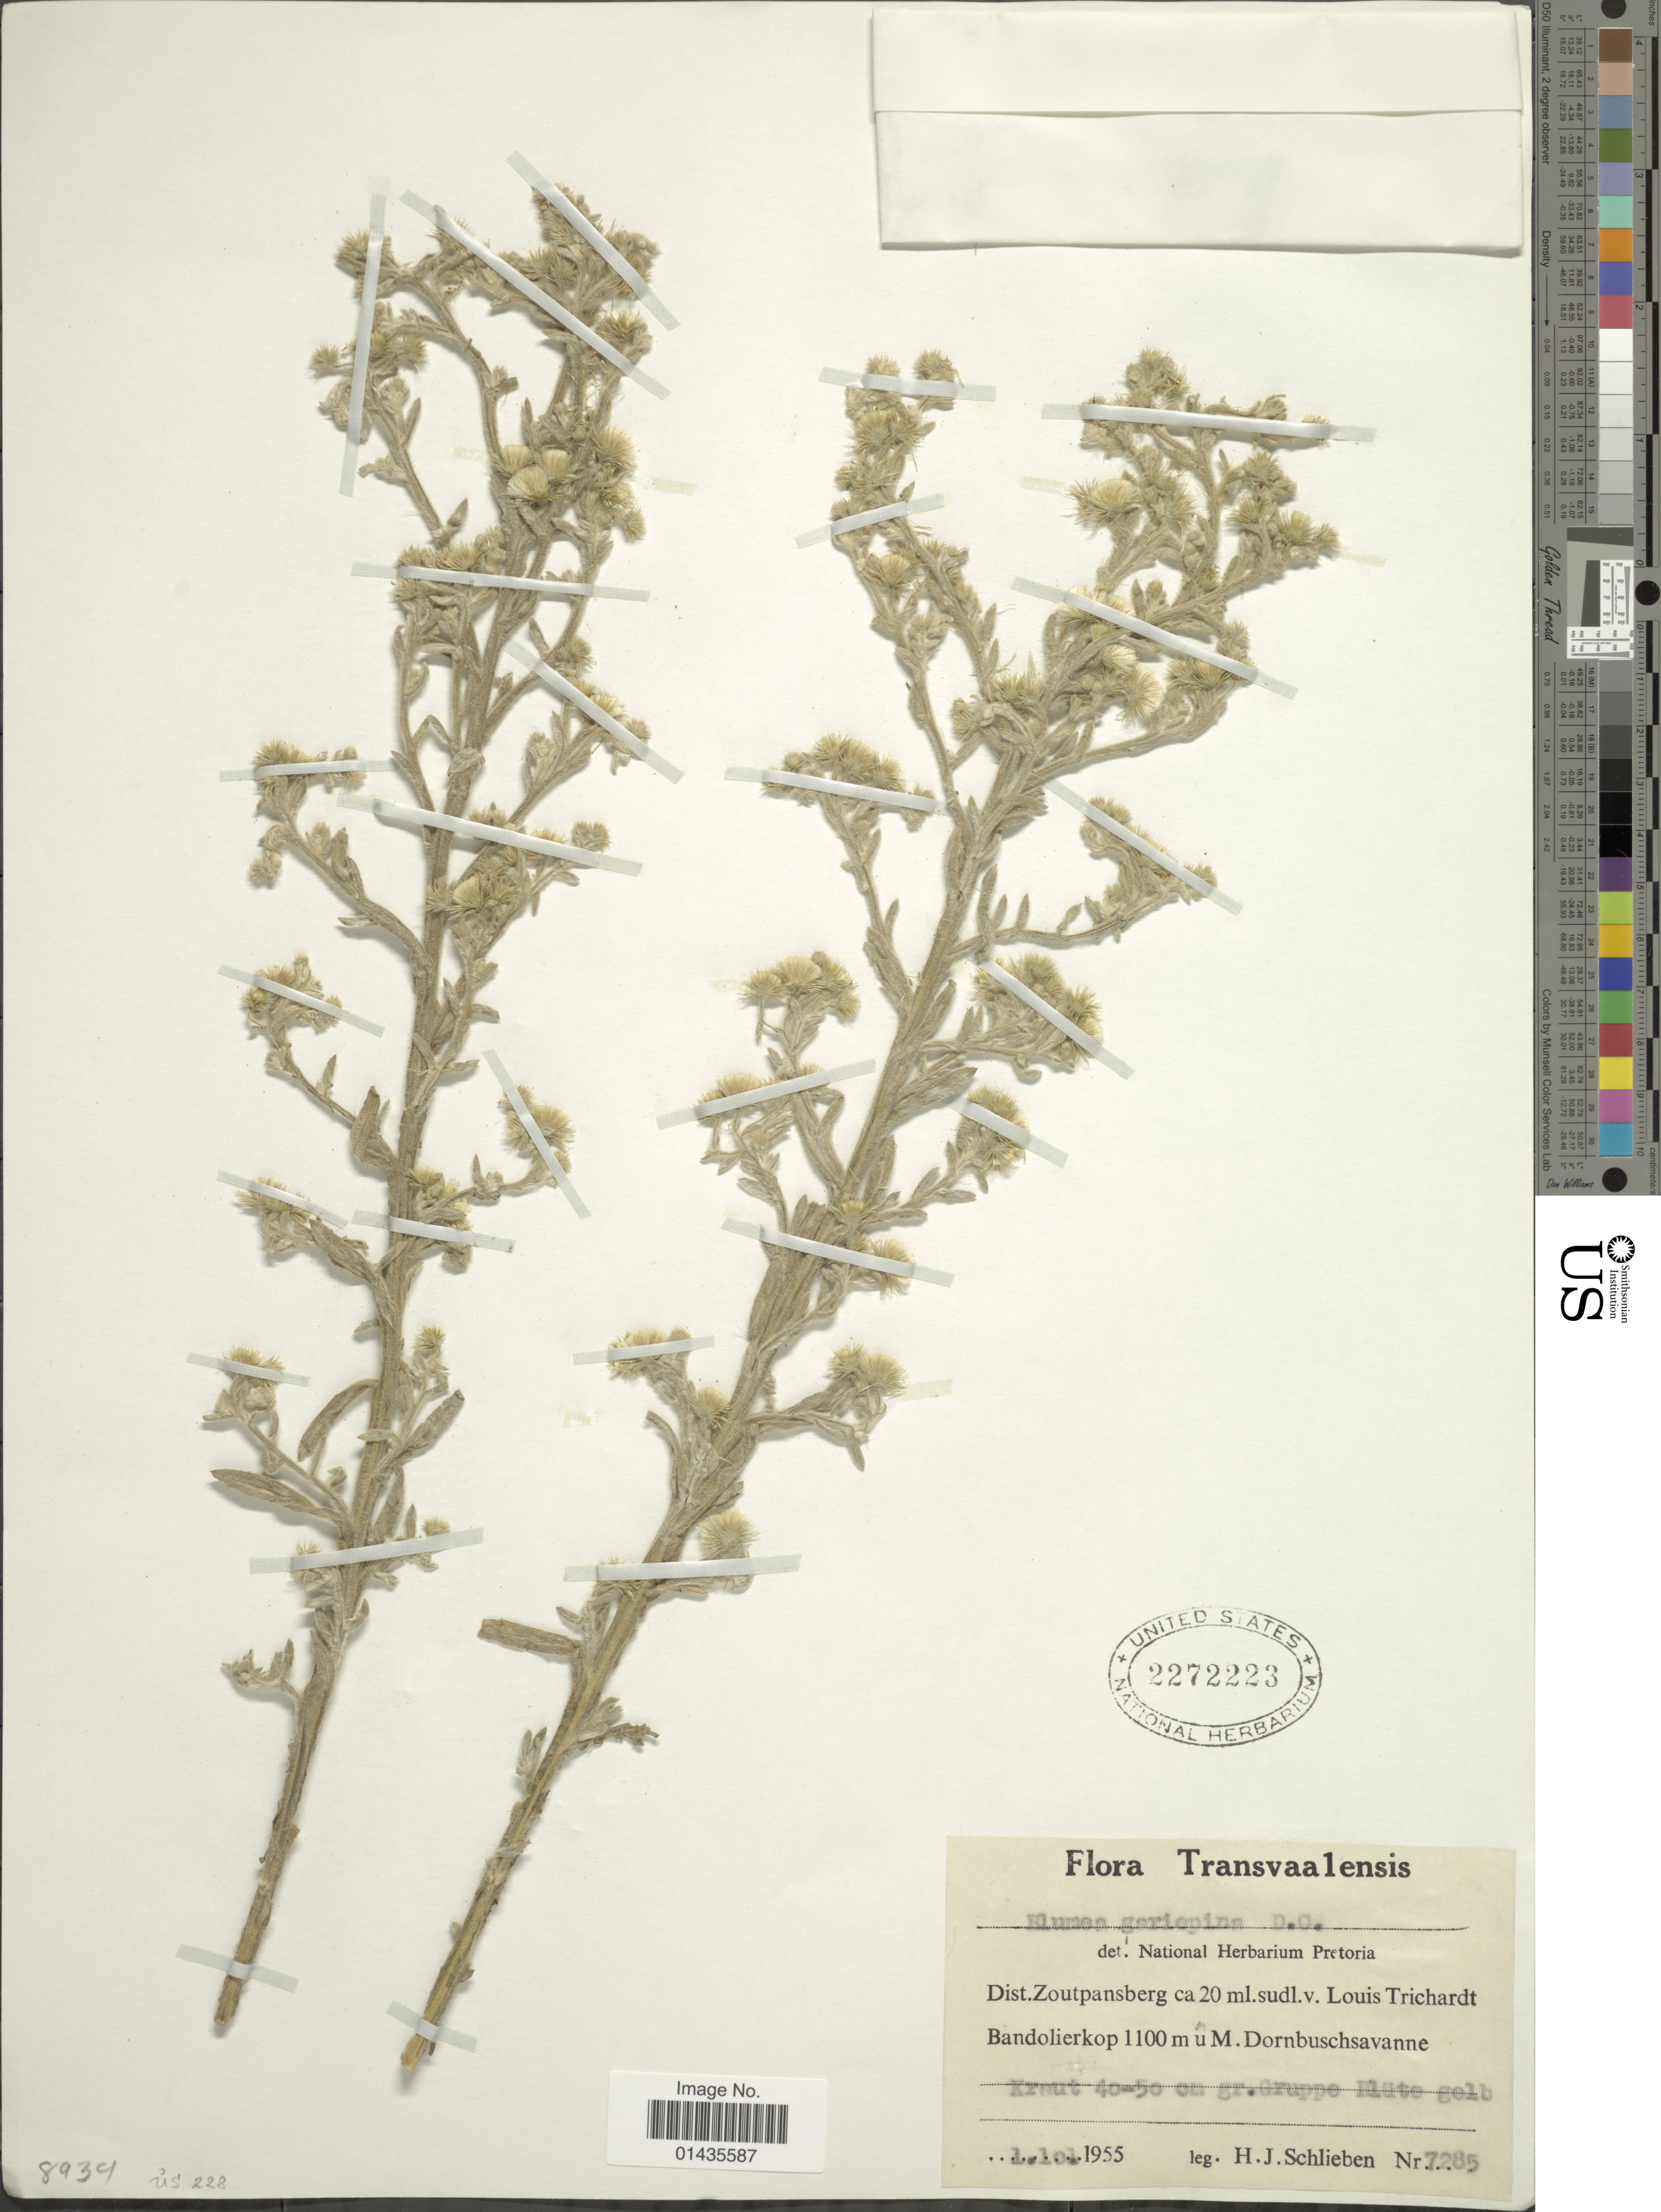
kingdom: Plantae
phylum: Tracheophyta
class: Magnoliopsida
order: Asterales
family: Asteraceae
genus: Blumea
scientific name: Blumea gariepina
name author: DC.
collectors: H. J. Schlieben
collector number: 7285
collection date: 1955-10-01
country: South Africa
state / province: Limpopo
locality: Transvaalensis, Dist. Zoutpansberg ca 20 ml. sudl.v. Louis Trichardt, Bandolierkop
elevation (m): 1100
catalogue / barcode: US 2272223